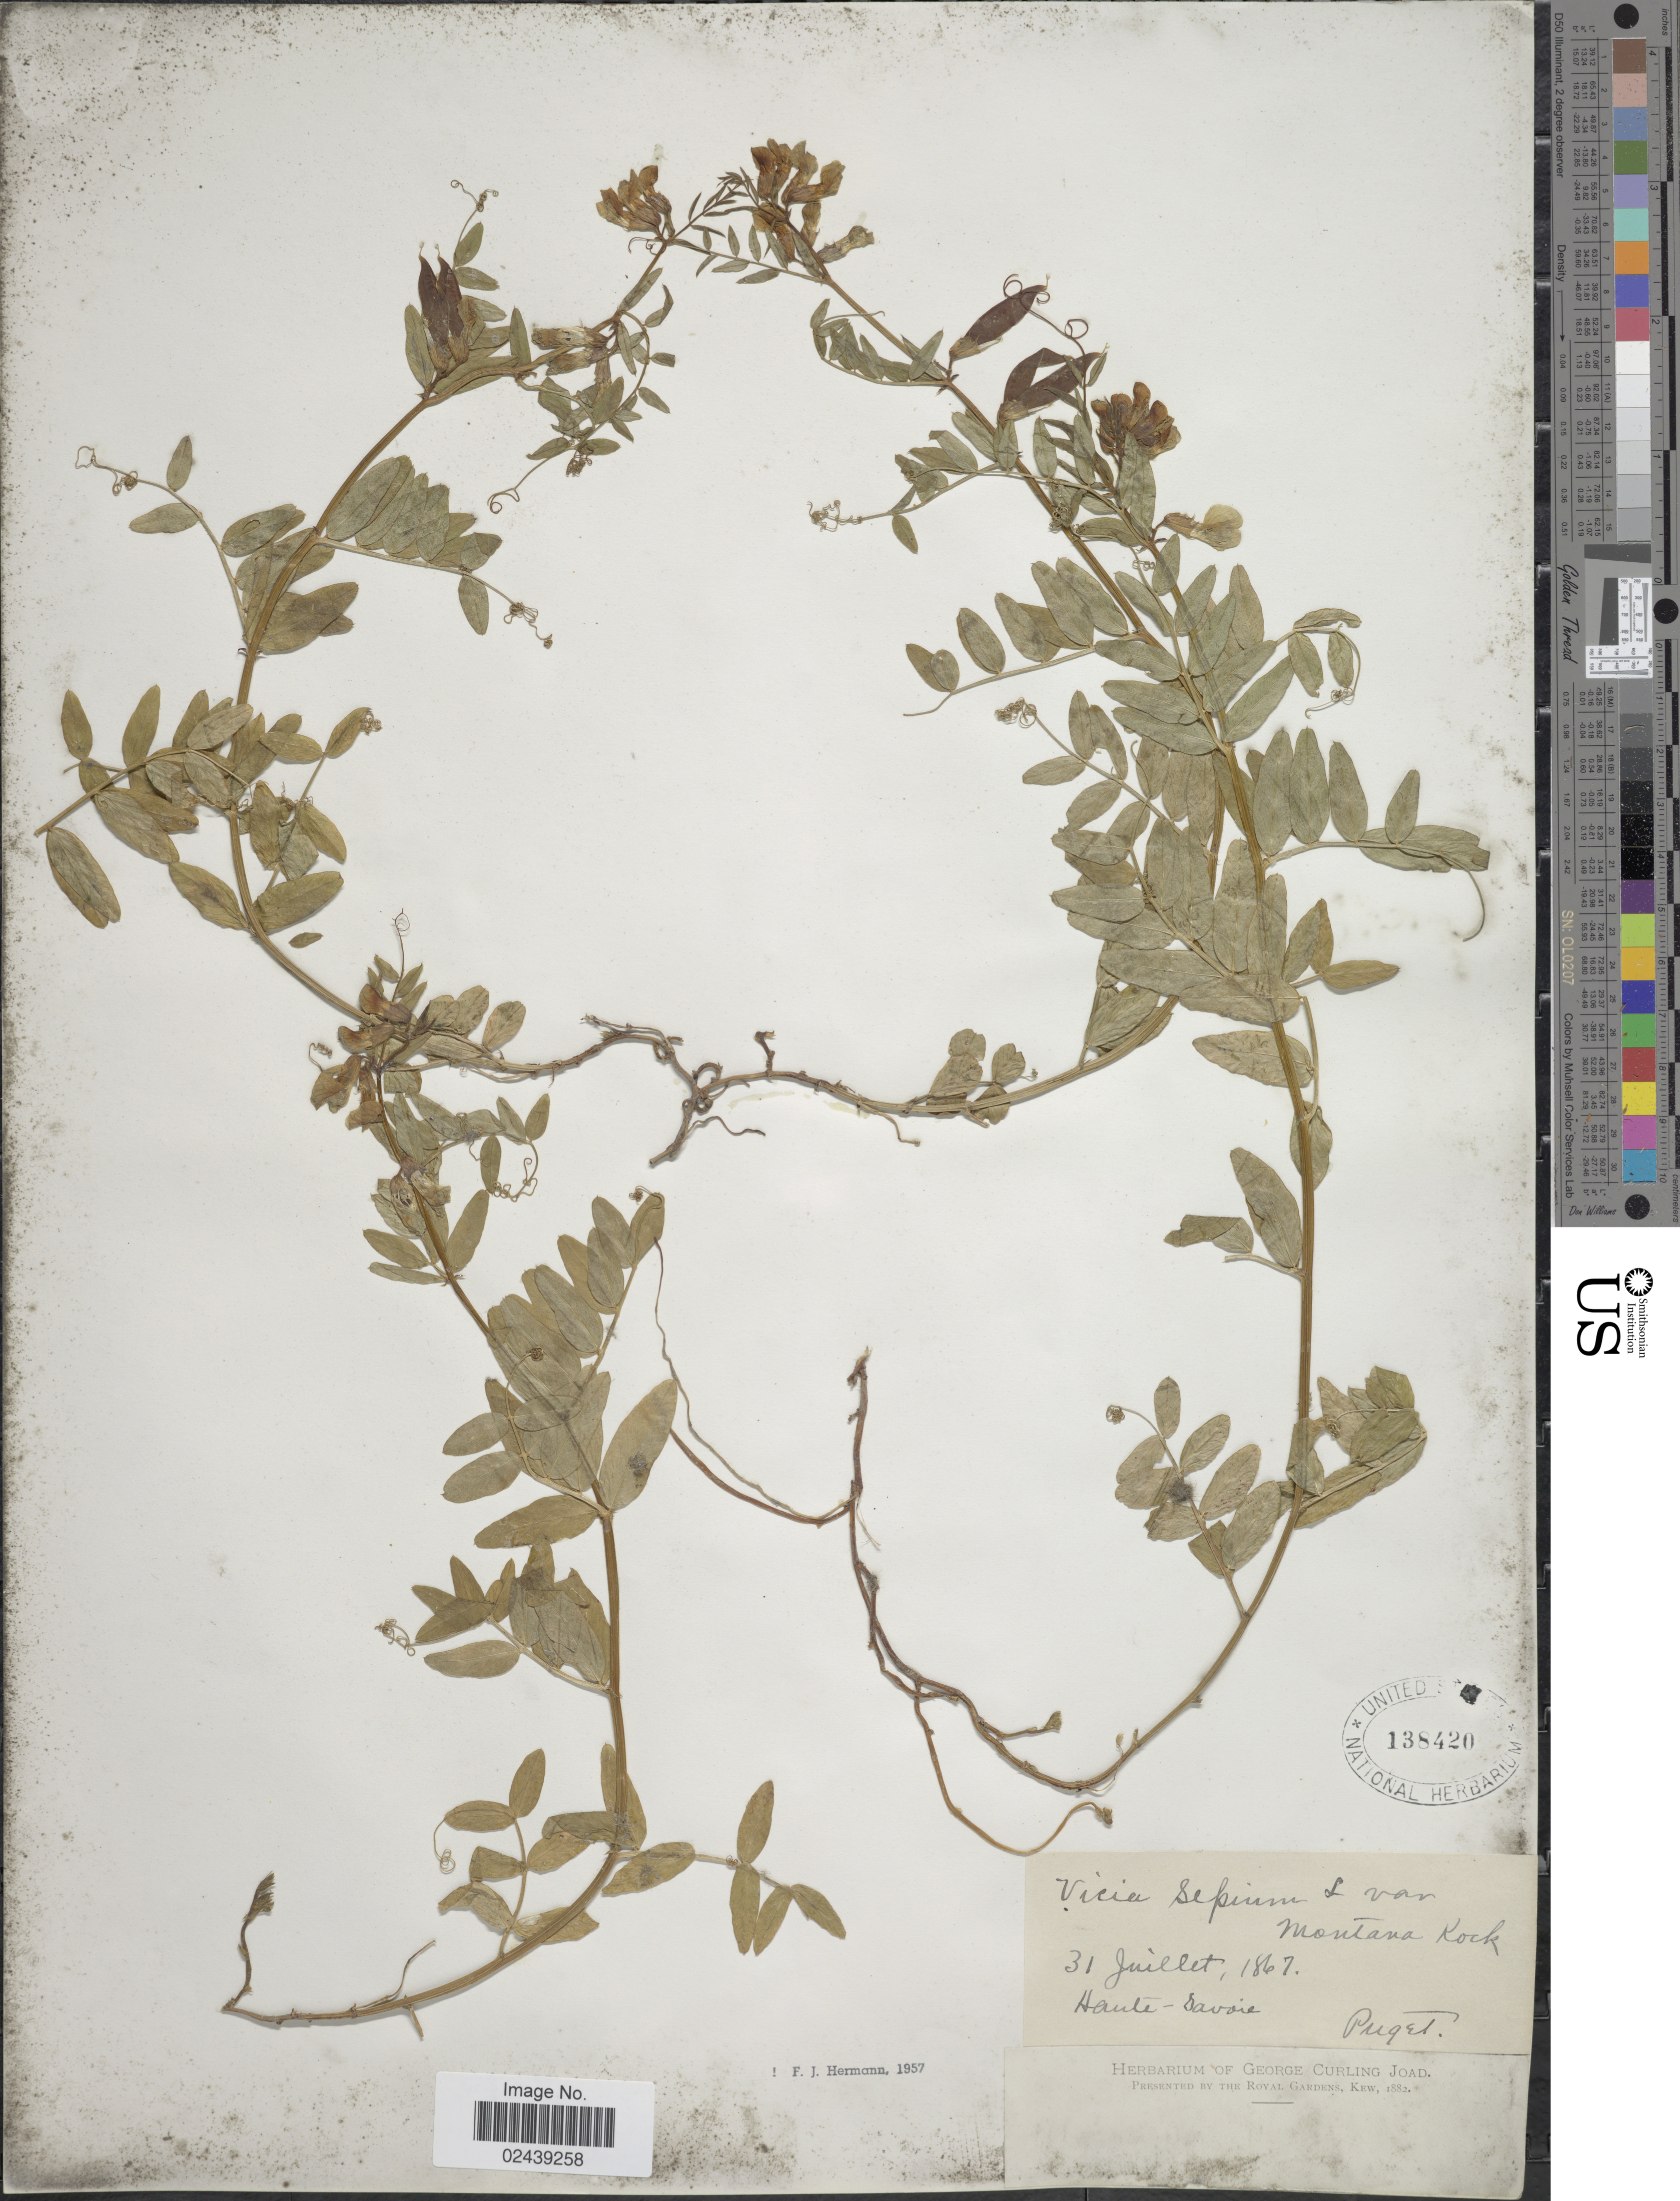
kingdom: Plantae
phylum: Tracheophyta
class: Magnoliopsida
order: Fabales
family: Fabaceae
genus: Vicia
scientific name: Vicia sepium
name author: L.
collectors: -. Puget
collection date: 1867-07-31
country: France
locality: Montana Rock. Haute-savoie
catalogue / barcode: US 138420